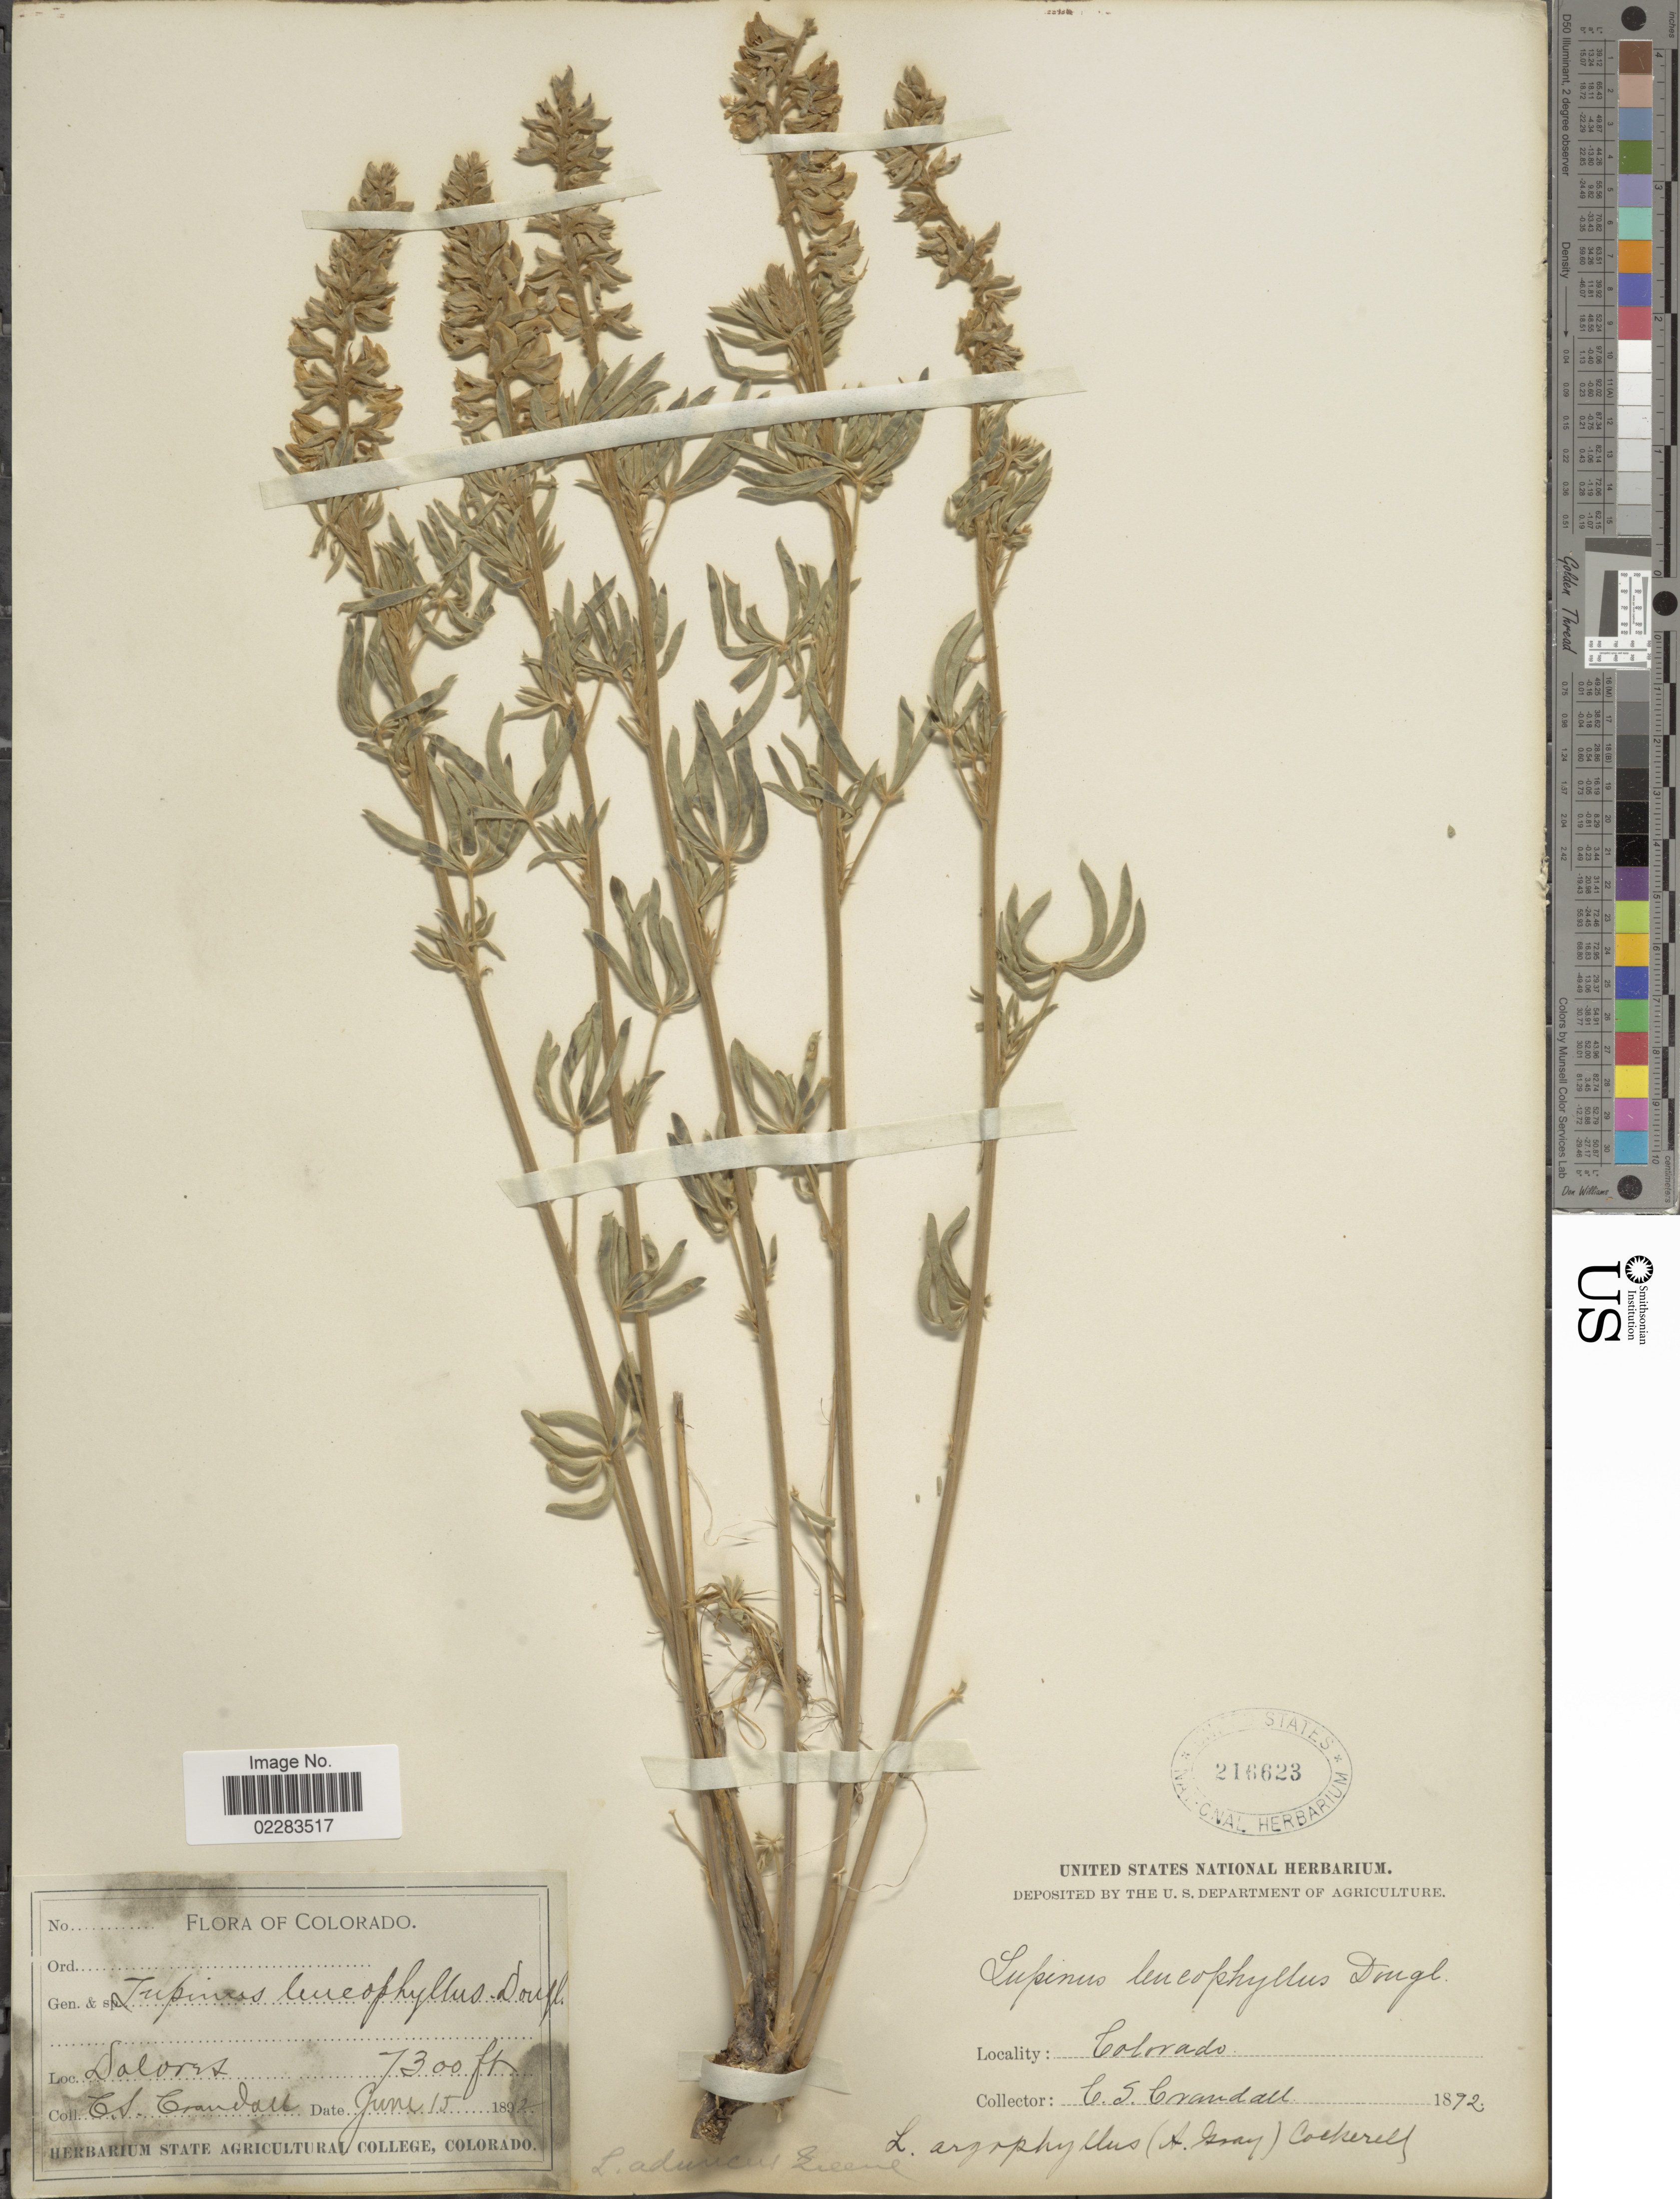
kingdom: Plantae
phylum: Tracheophyta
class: Magnoliopsida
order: Fabales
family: Fabaceae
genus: Lupinus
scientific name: Lupinus aduncus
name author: Greene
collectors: C. Crandall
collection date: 1892-06-15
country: United States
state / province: Colorado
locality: Dolores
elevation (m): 2225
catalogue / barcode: US 216623